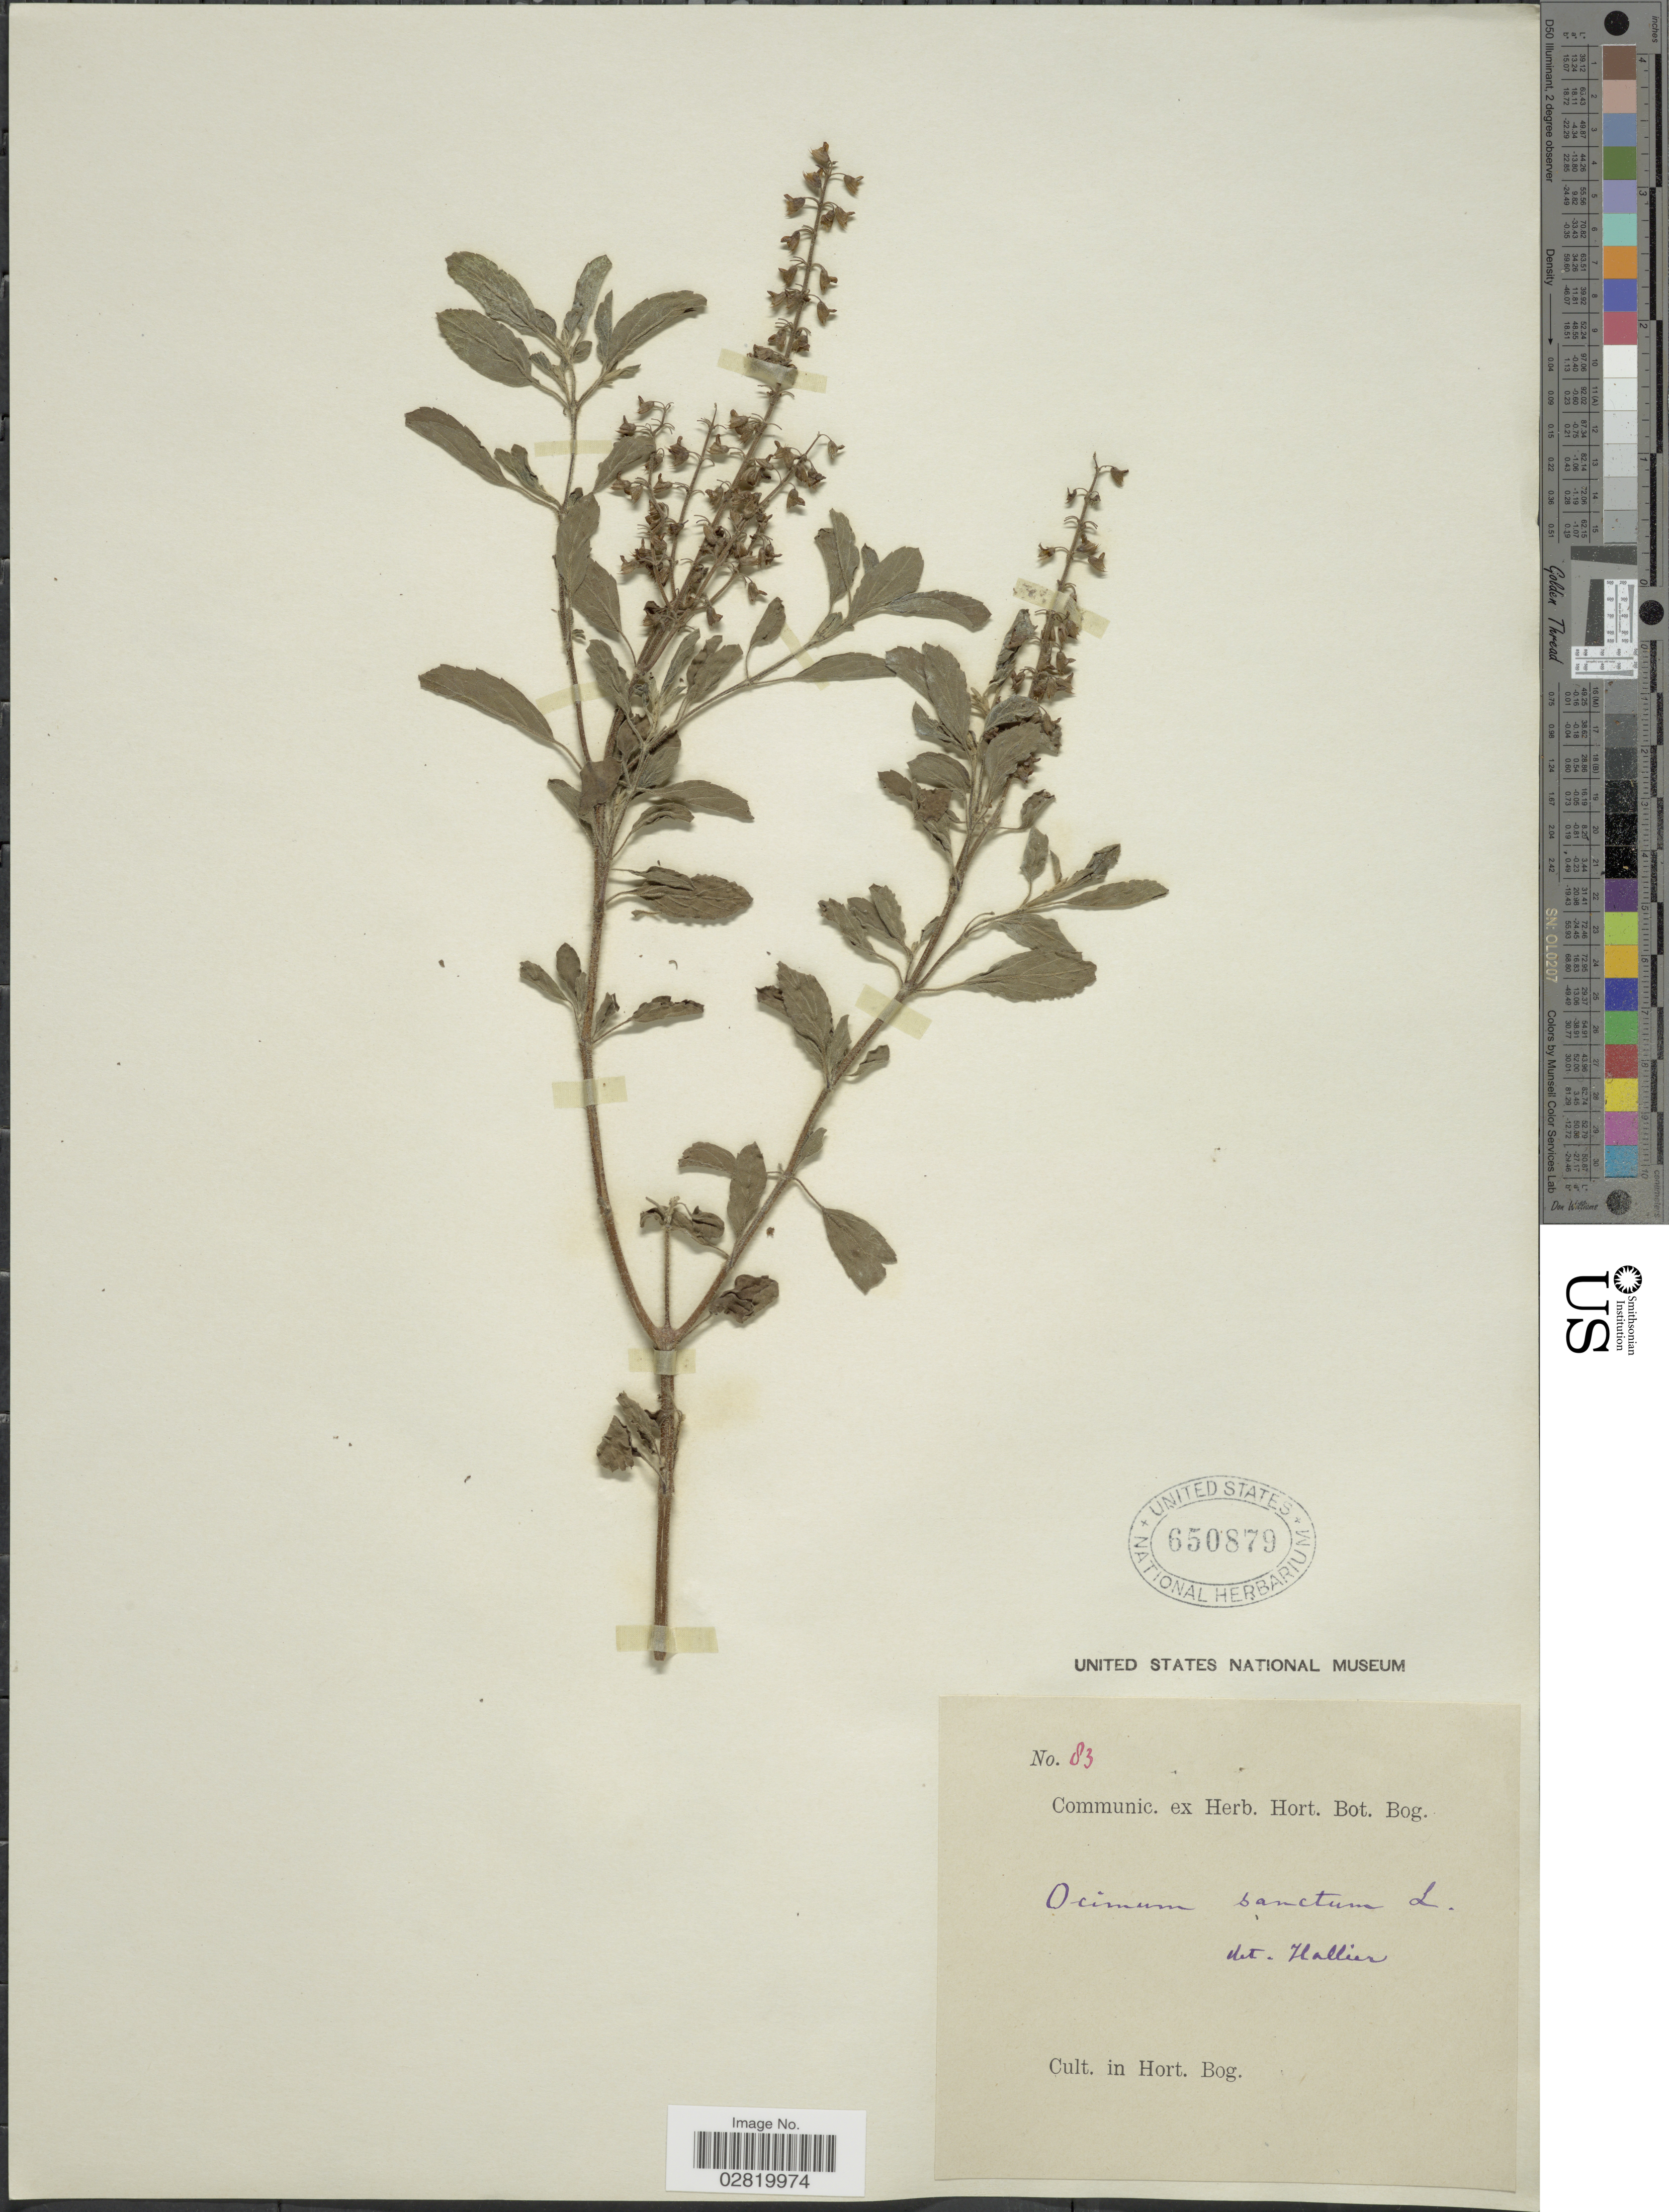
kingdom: Plantae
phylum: Tracheophyta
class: Magnoliopsida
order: Lamiales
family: Lamiaceae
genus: Ocimum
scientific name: Ocimum tenuiflorum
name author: L.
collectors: ex herb. Hort. Bot. Bog.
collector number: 83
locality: Hort. Bog.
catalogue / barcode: US 650879